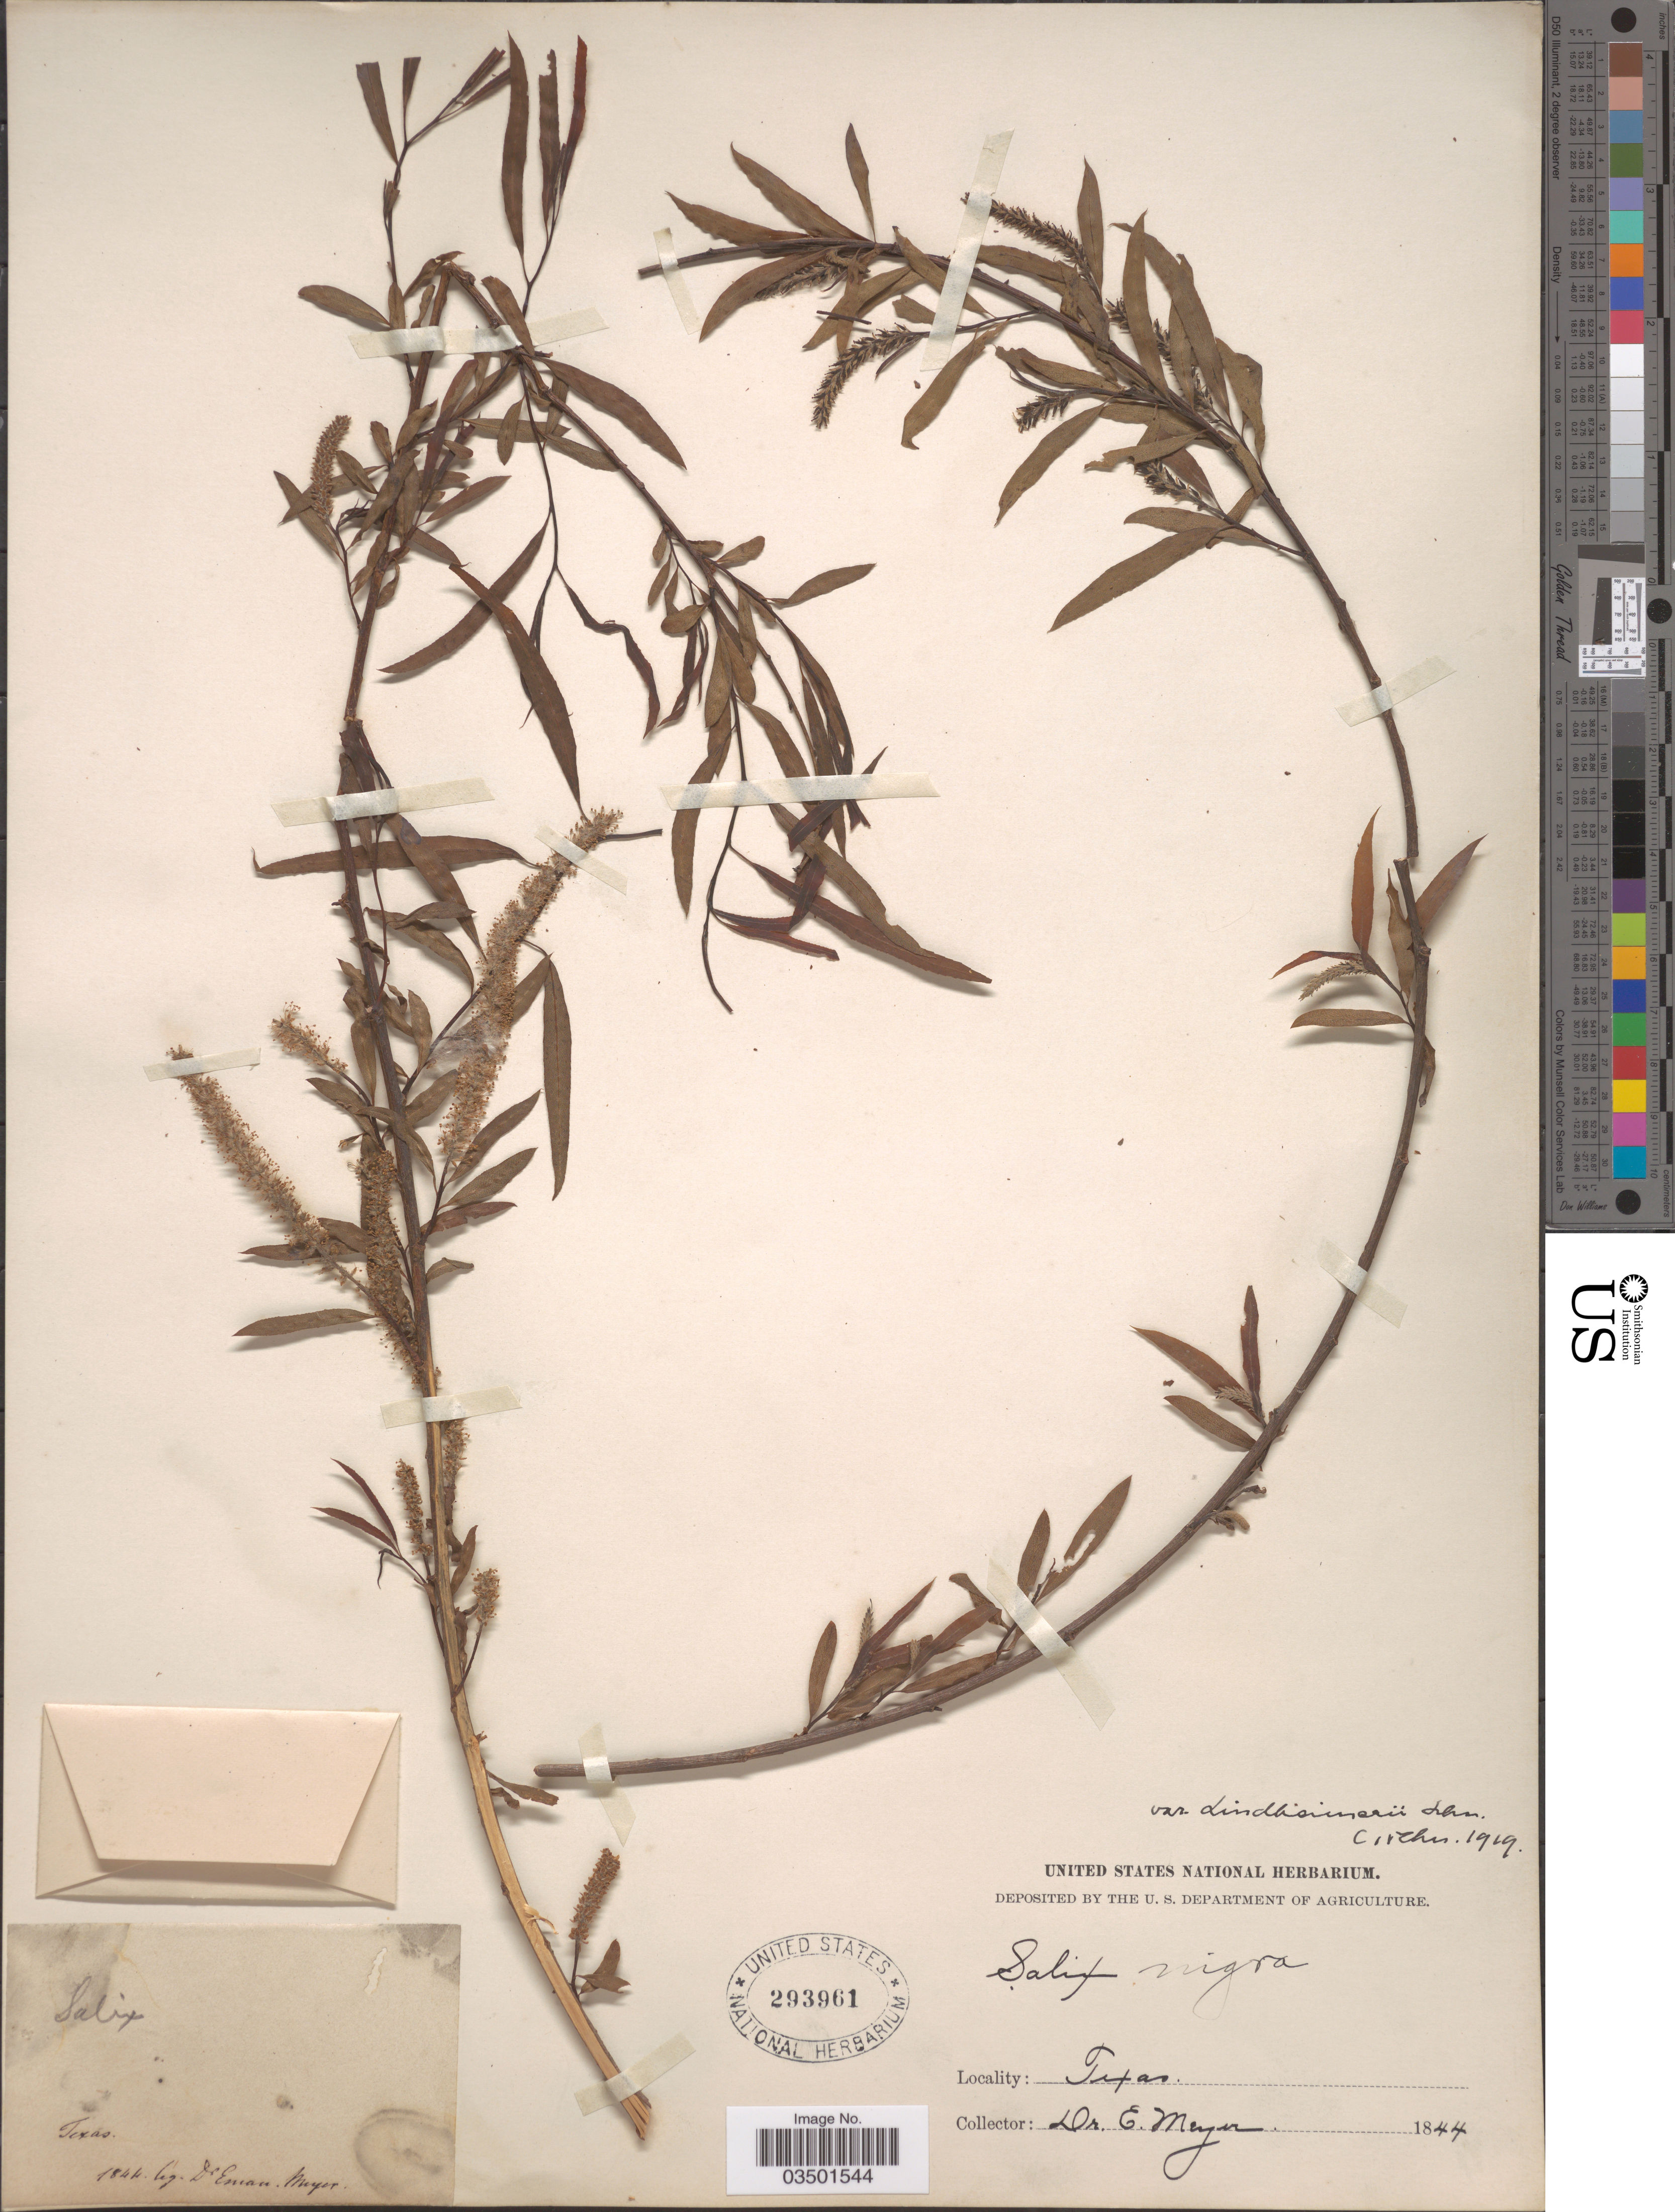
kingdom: Plantae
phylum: Tracheophyta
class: Magnoliopsida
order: Malpighiales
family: Salicaceae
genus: Salix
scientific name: Salix nigra var. lindheimeri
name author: C.K. Schneid.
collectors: E. Meyer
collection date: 1844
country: United States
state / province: Texas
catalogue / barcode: US 293961